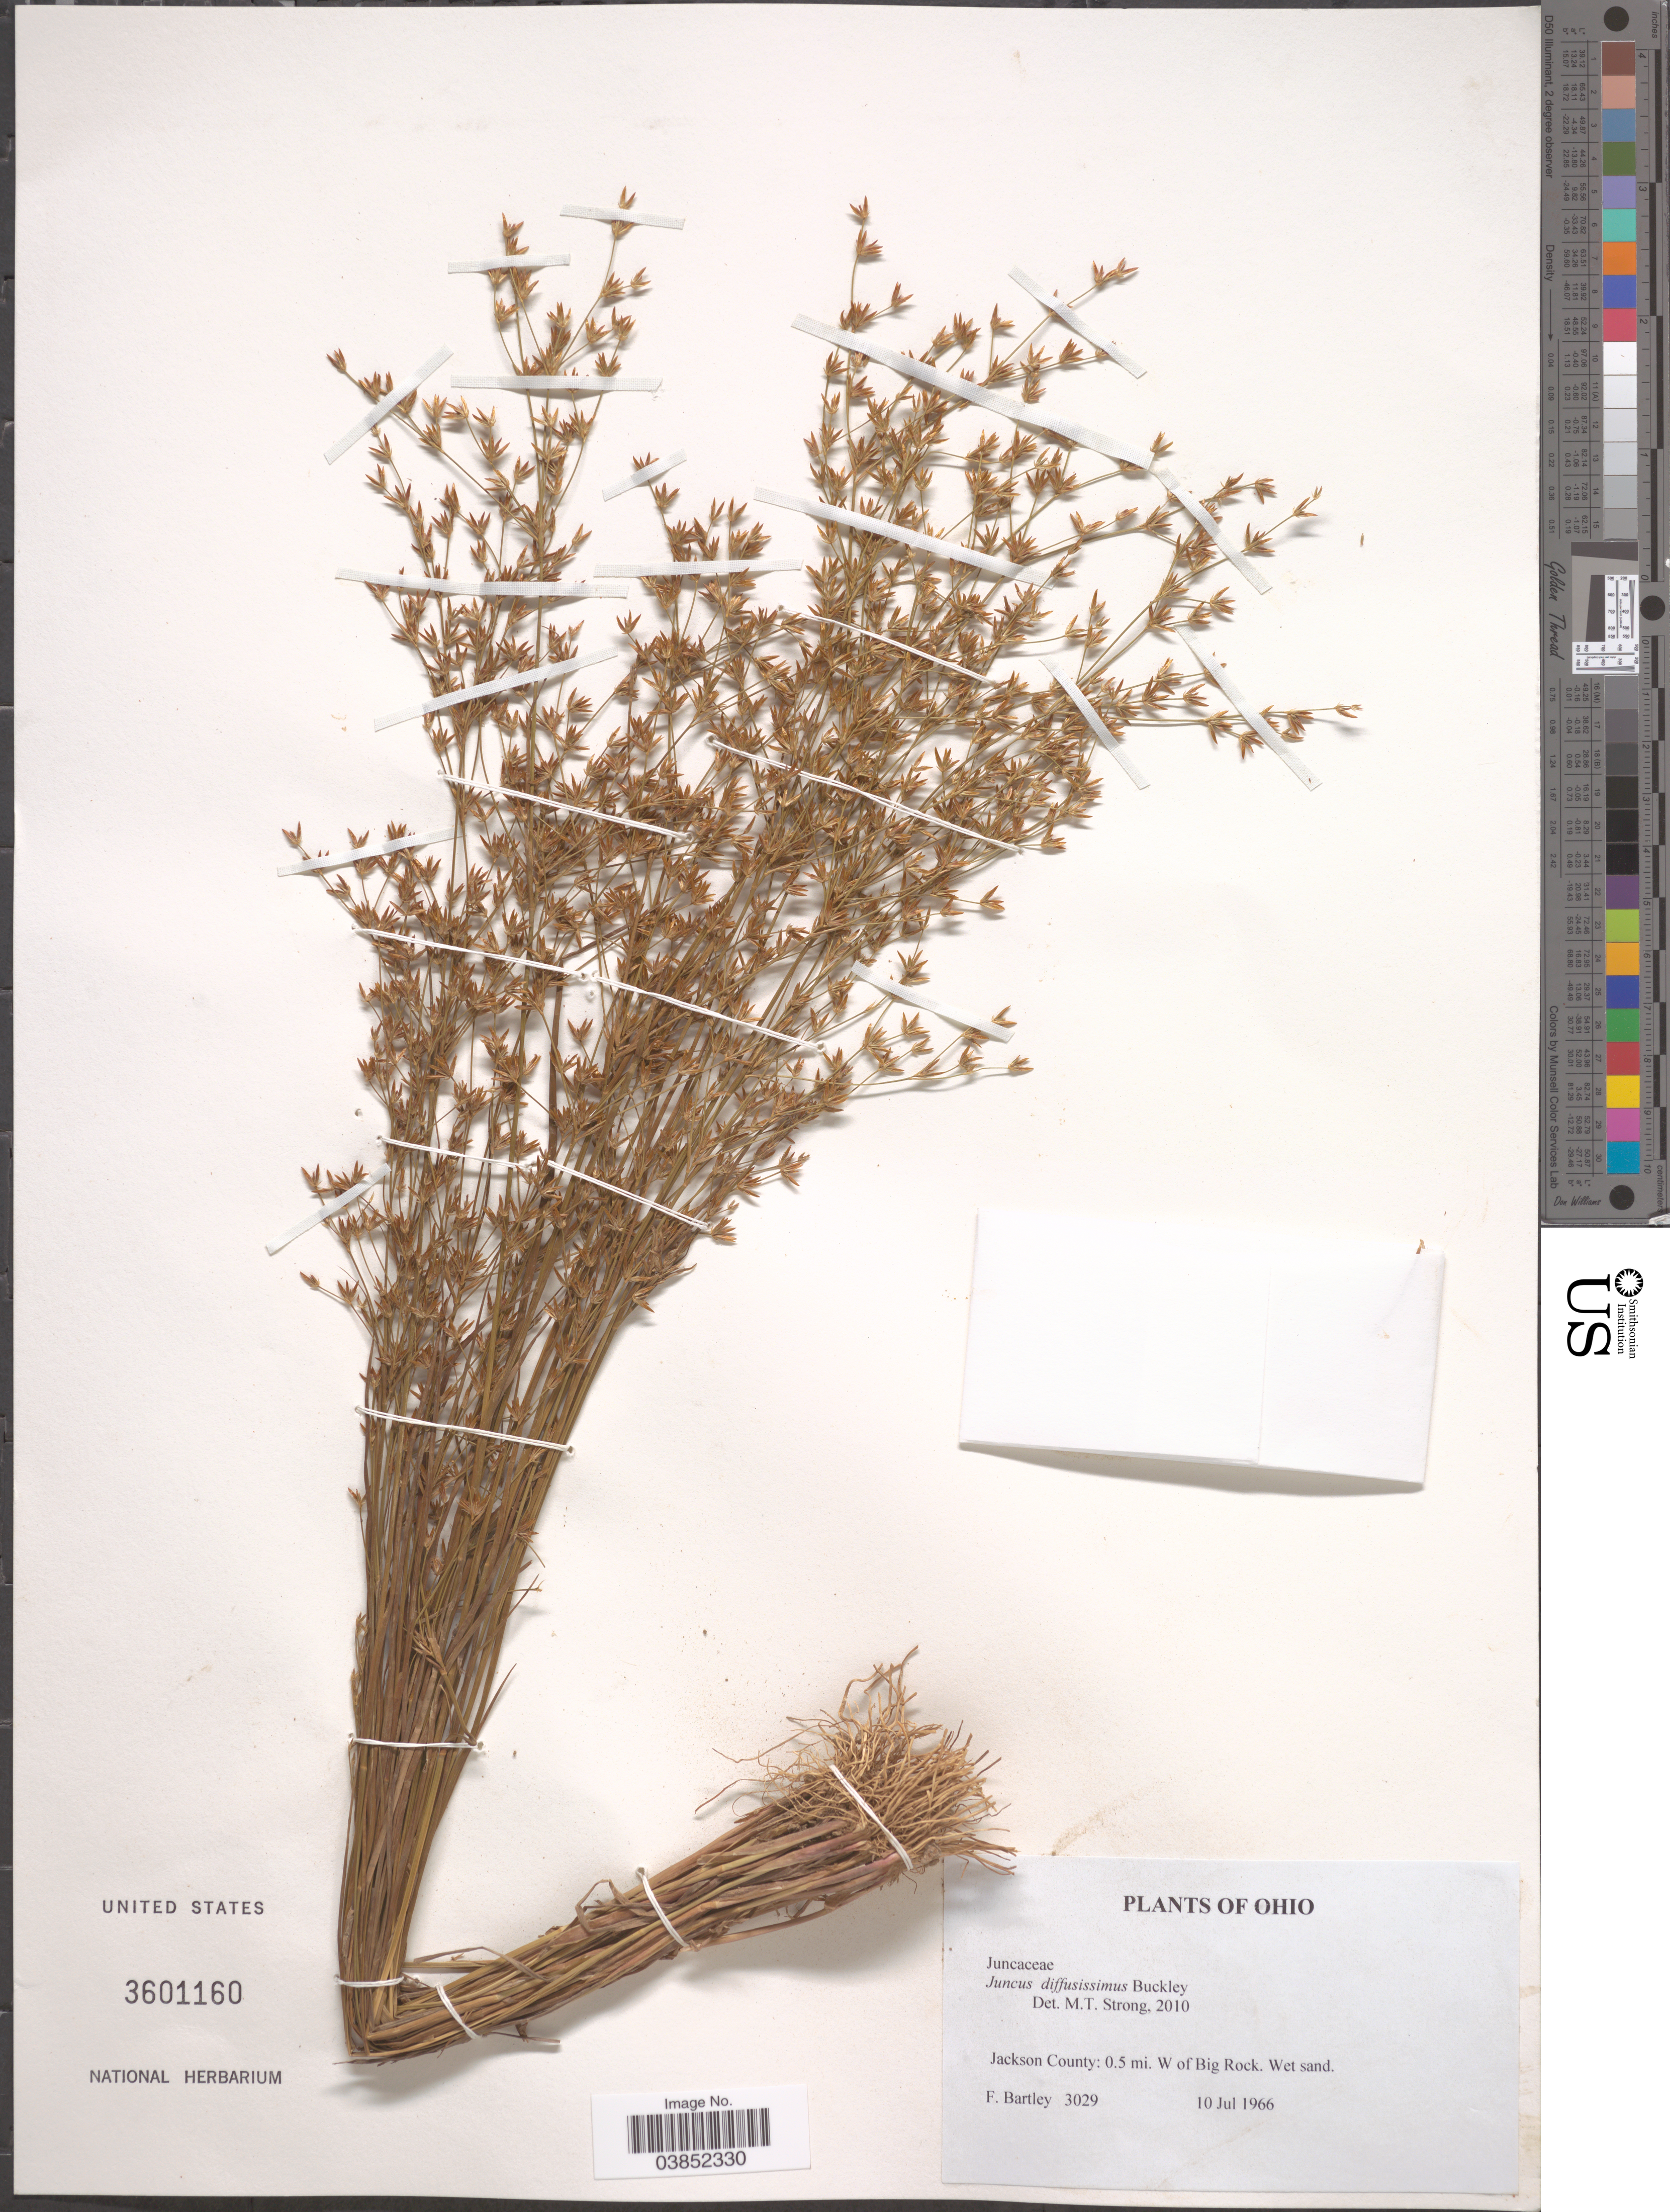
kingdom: Plantae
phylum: Tracheophyta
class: Liliopsida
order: Poales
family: Juncaceae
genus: Juncus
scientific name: Juncus diffusissimus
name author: Buckley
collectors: F. Bartley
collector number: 3029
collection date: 1966-07-10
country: United States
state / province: Ohio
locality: Jackson County: 0.5 mi. W of Big Rock.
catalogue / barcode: US 3601160